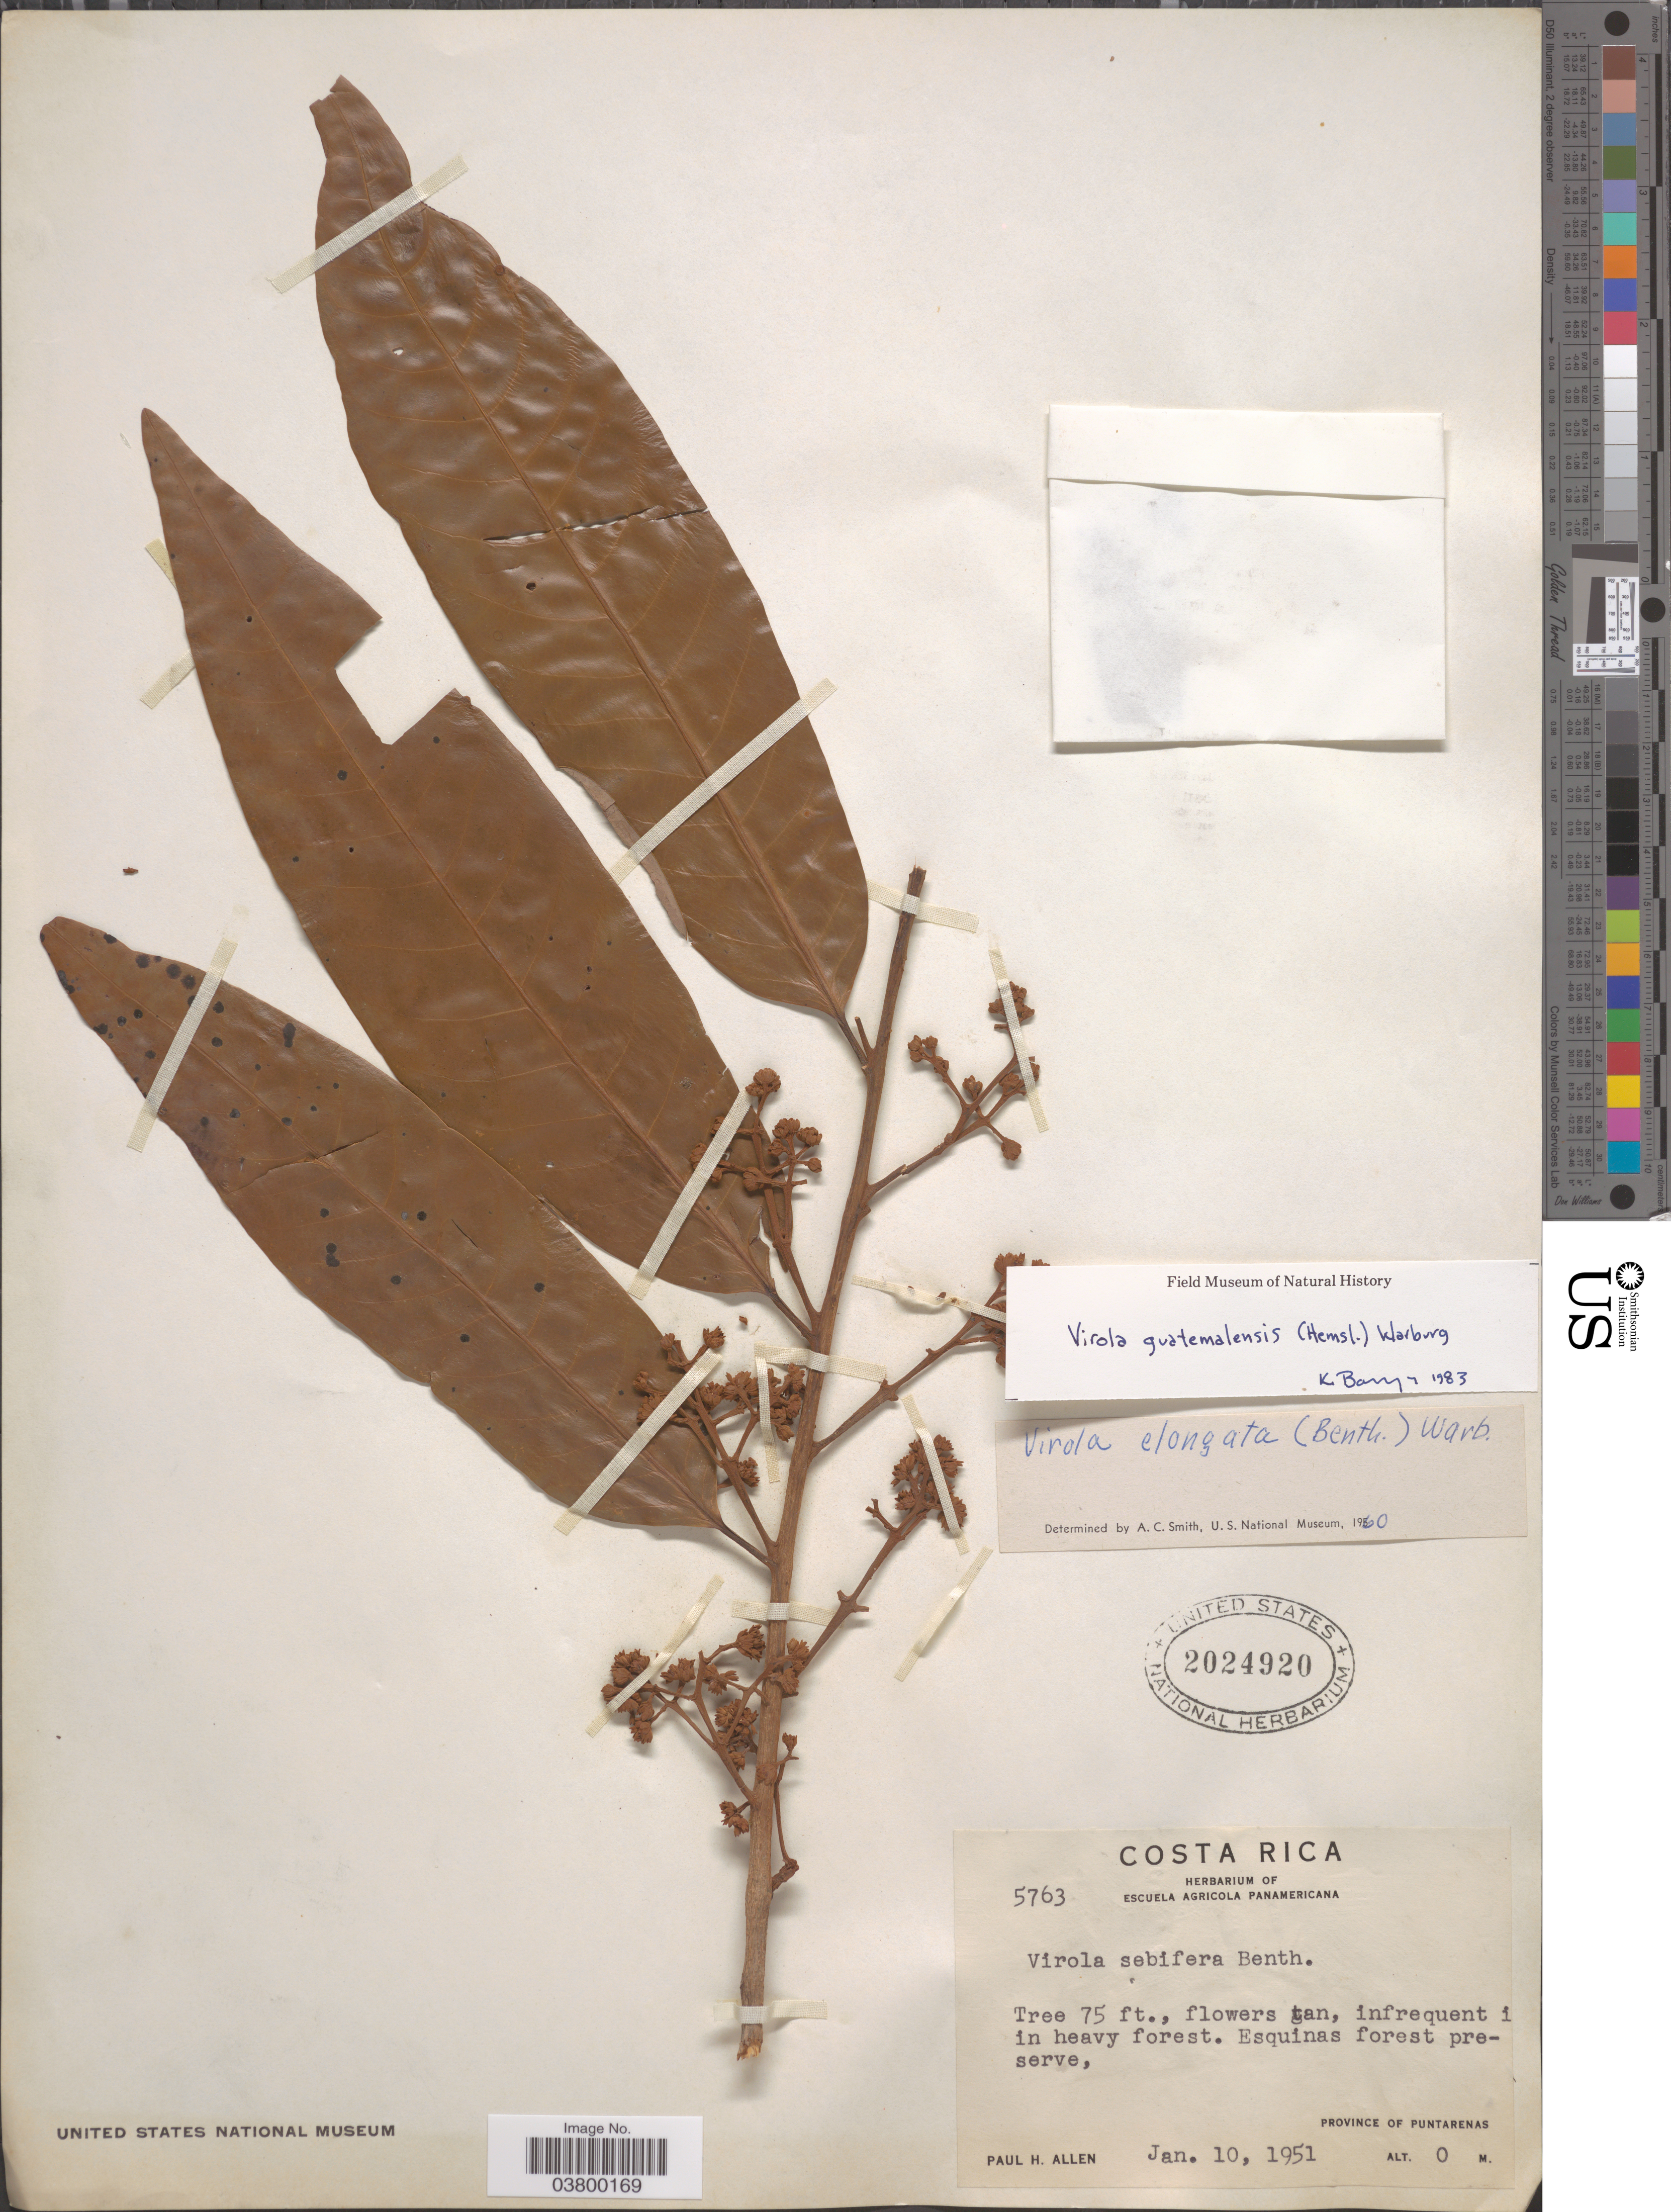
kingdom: Plantae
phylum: Tracheophyta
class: Magnoliopsida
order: Magnoliales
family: Myristicaceae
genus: Virola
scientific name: Virola guatemalensis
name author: (Hemsl.) Warb.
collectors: P. H. Allen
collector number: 5763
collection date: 1951-01-10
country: Costa Rica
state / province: Puntarenas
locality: Esquinas forest preserve.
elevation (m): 0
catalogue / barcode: US 2024920